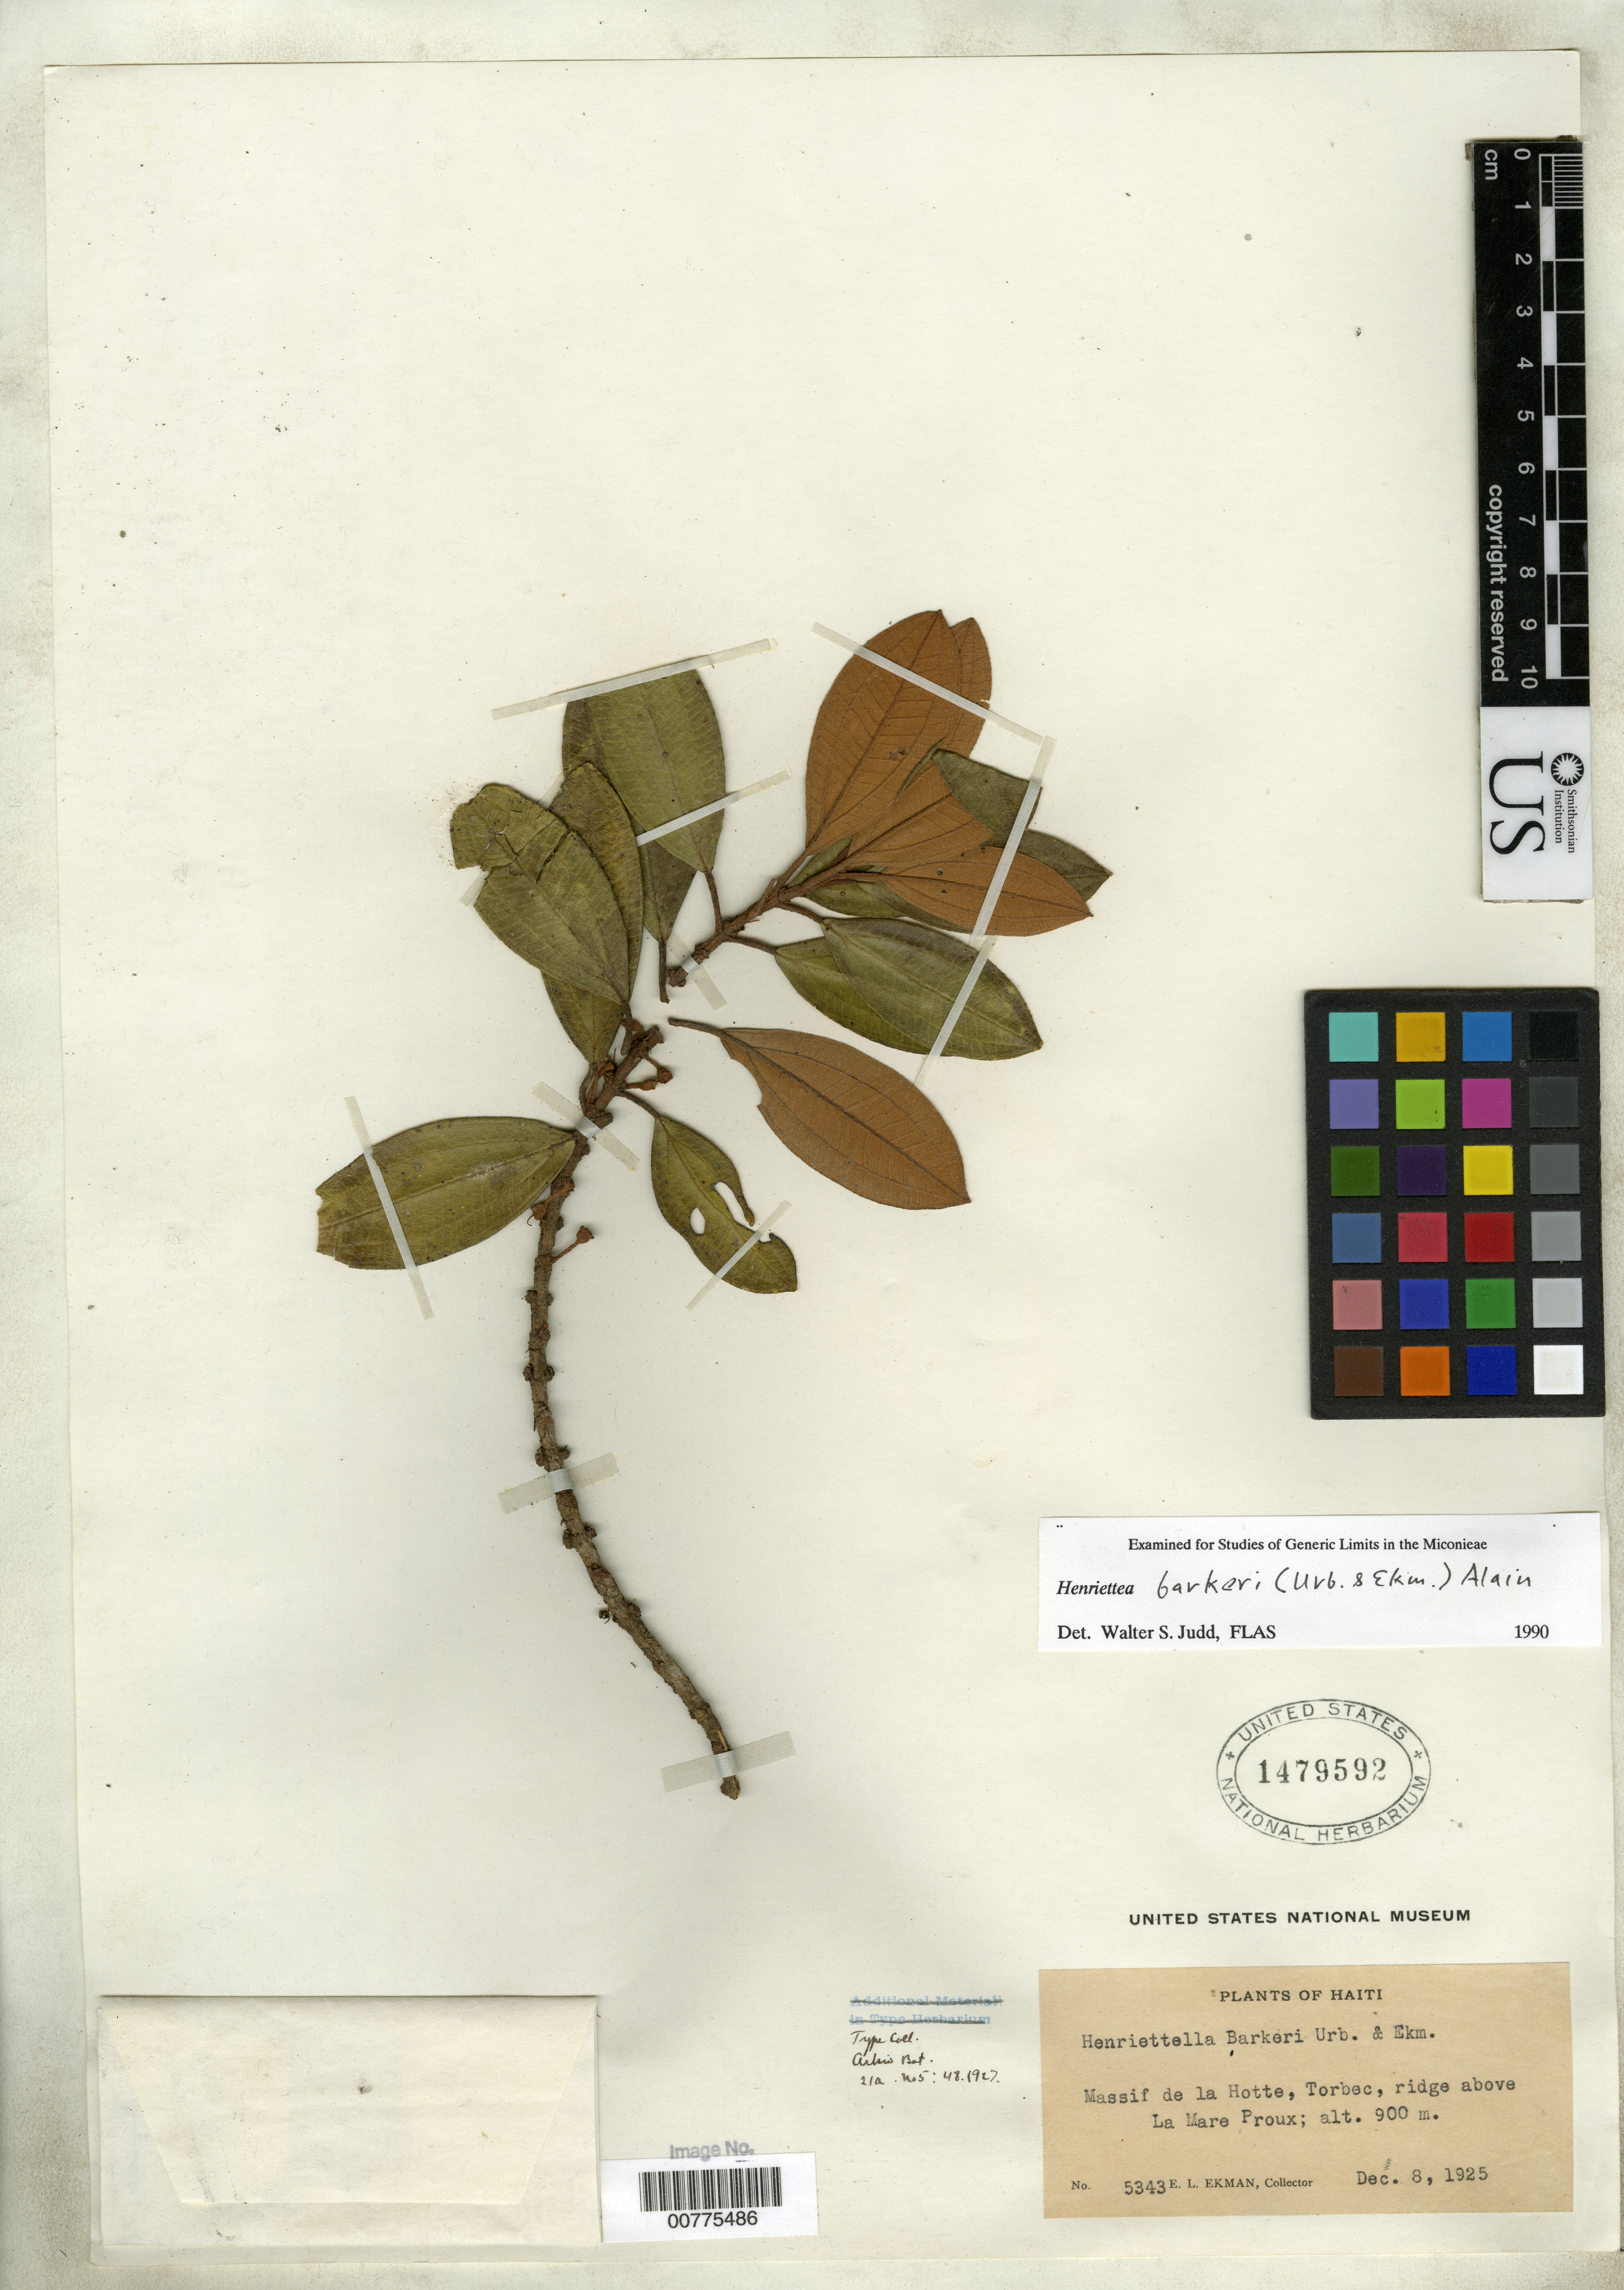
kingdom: Plantae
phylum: Tracheophyta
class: Magnoliopsida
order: Myrtales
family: Melastomataceae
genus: Henriettella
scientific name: Henriettella barkeri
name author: Urb. & Ekman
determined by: Judd, Walter S.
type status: Isotype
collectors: E. L. Ekman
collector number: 5343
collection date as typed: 08 Dec 1925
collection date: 1925-12-08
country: Haiti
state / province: Sud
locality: Massif de la Hotte, Torbec, ridge above Le Mare Proux.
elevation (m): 900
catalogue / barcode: US 1479592